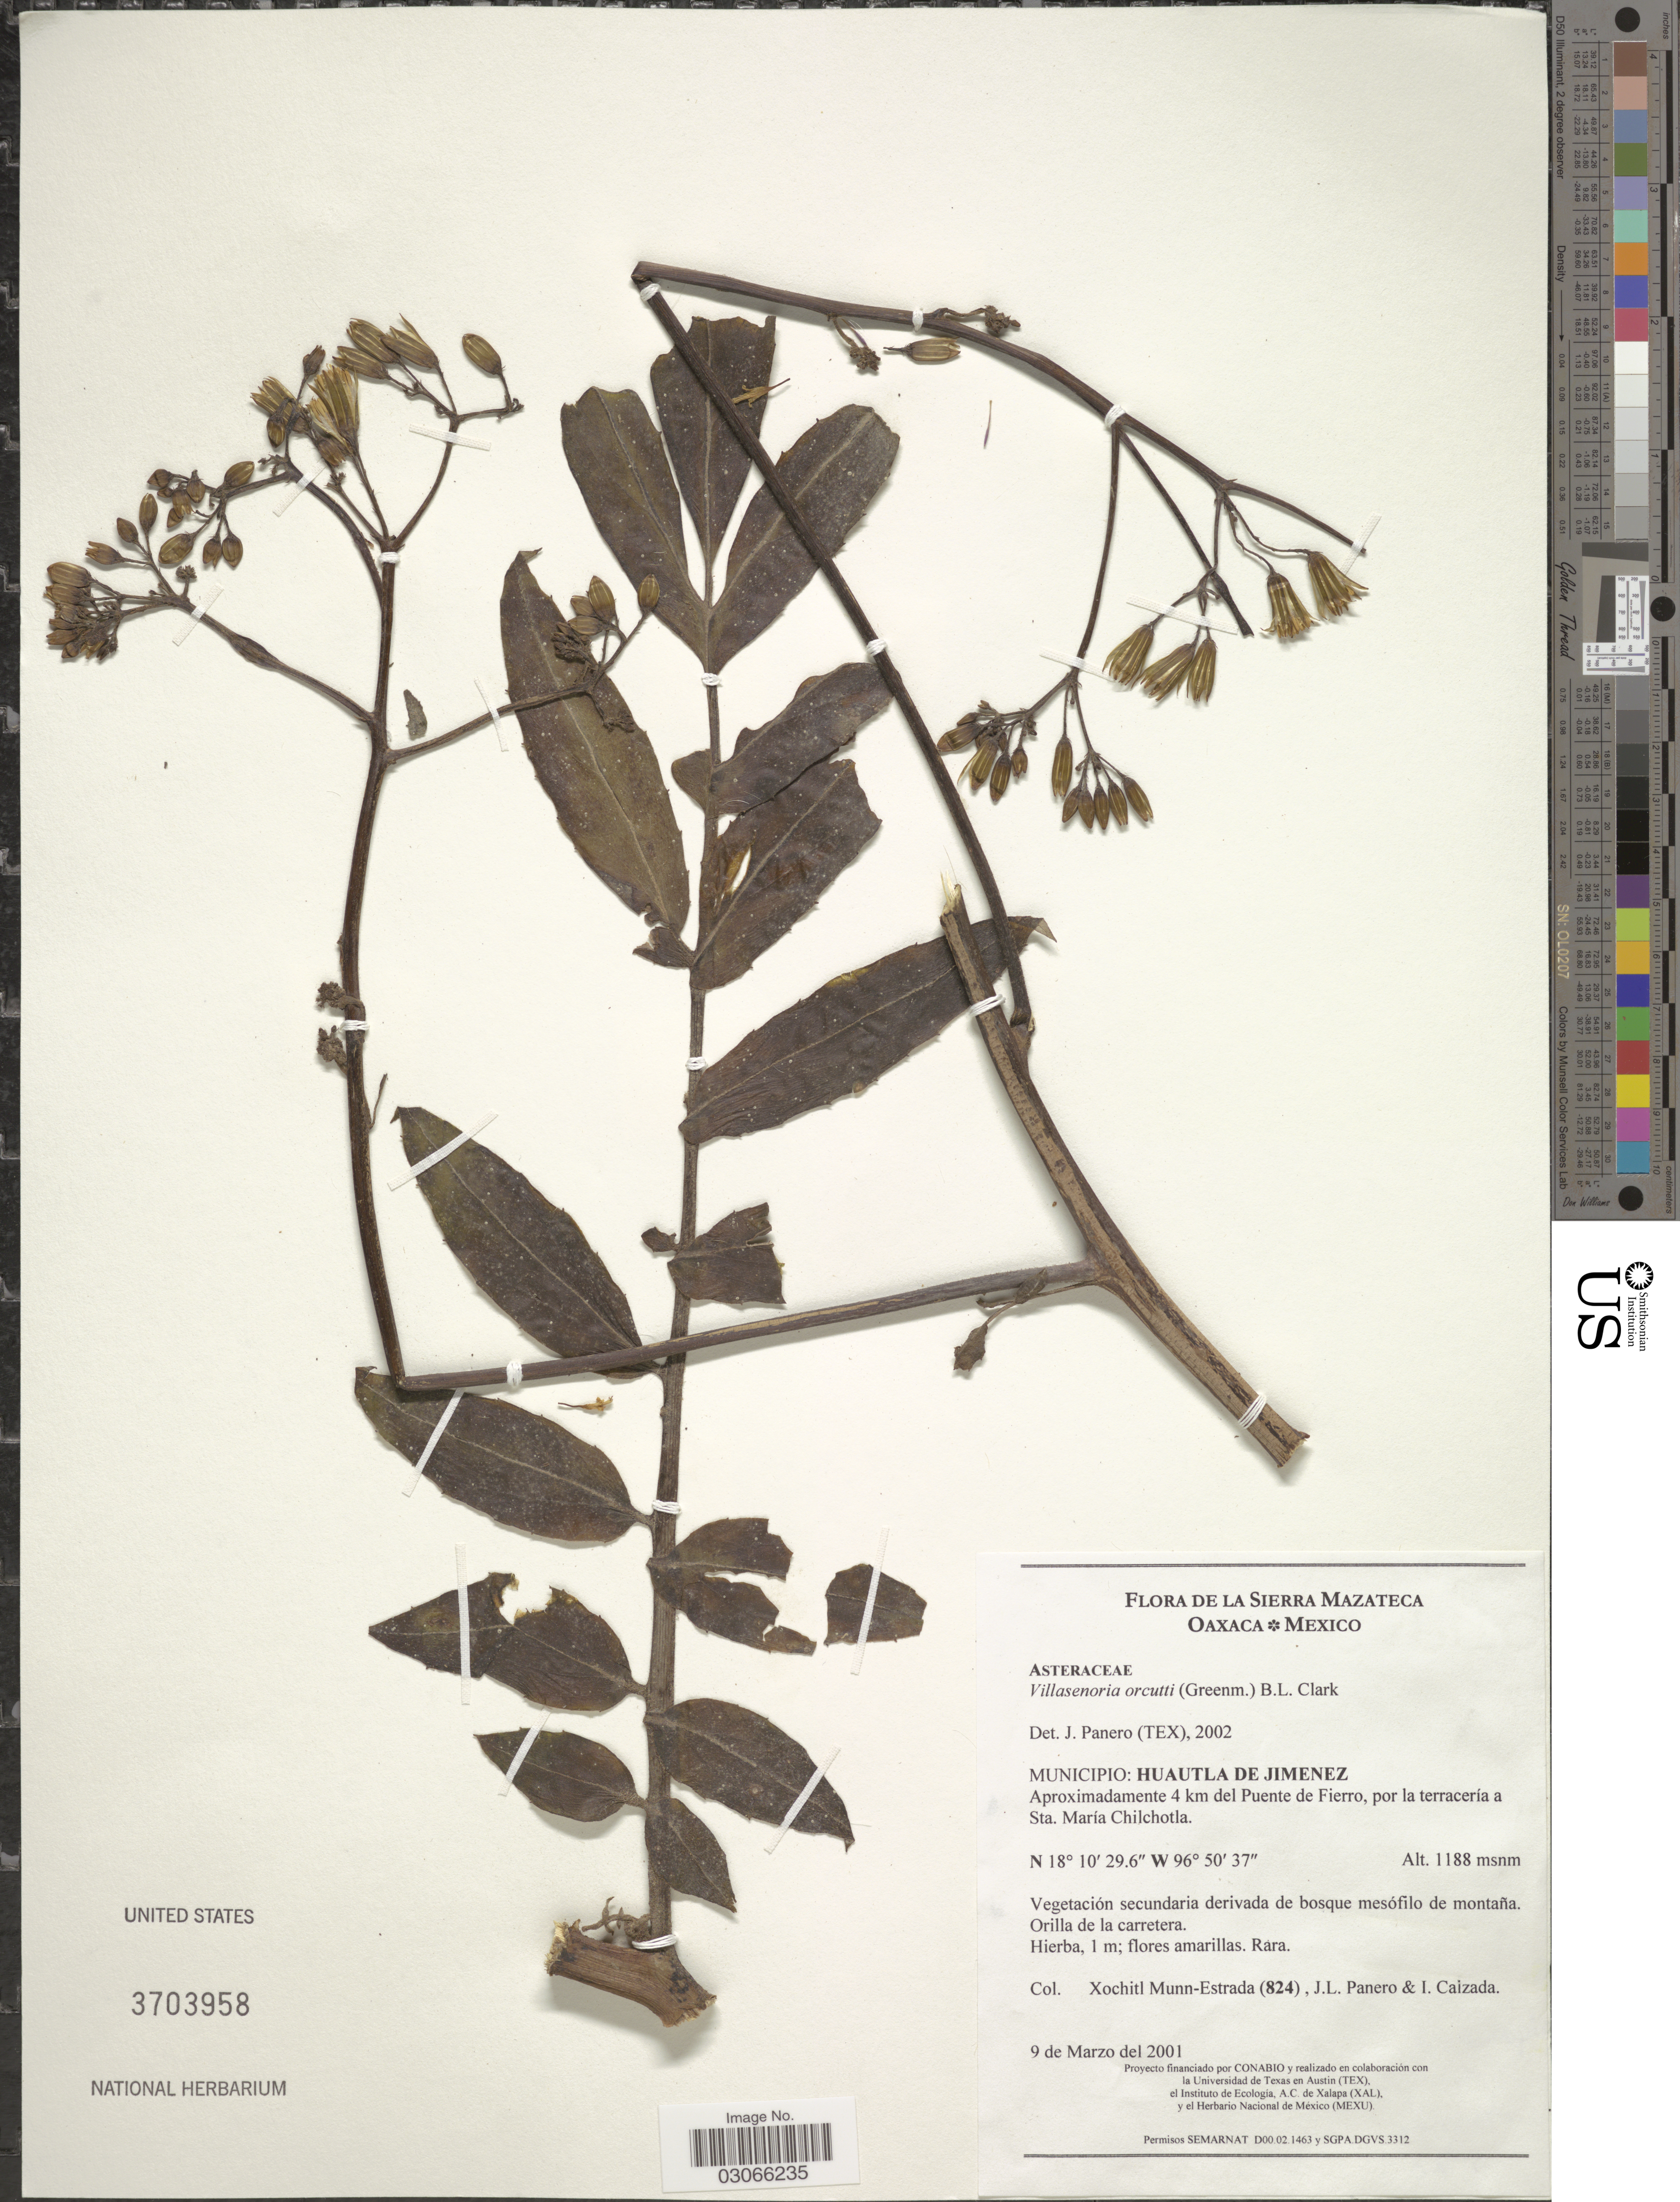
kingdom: Plantae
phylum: Tracheophyta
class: Magnoliopsida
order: Asterales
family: Asteraceae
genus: Villasenoria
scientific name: Villasenoria orcuttii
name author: (Greenm.) B. L. Clark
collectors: X. Munn-Estrada, J. L. Panero & I. Caizada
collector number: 824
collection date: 2001-03-09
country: Mexico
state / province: Oaxaca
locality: La Sierra Mazateca. Municipio: Huautla de Jimenez. Aproximadamente 4 km del Puente de Fierro, por la terracería a Sta. María Chilchotla.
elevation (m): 1188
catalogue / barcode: US 3703958